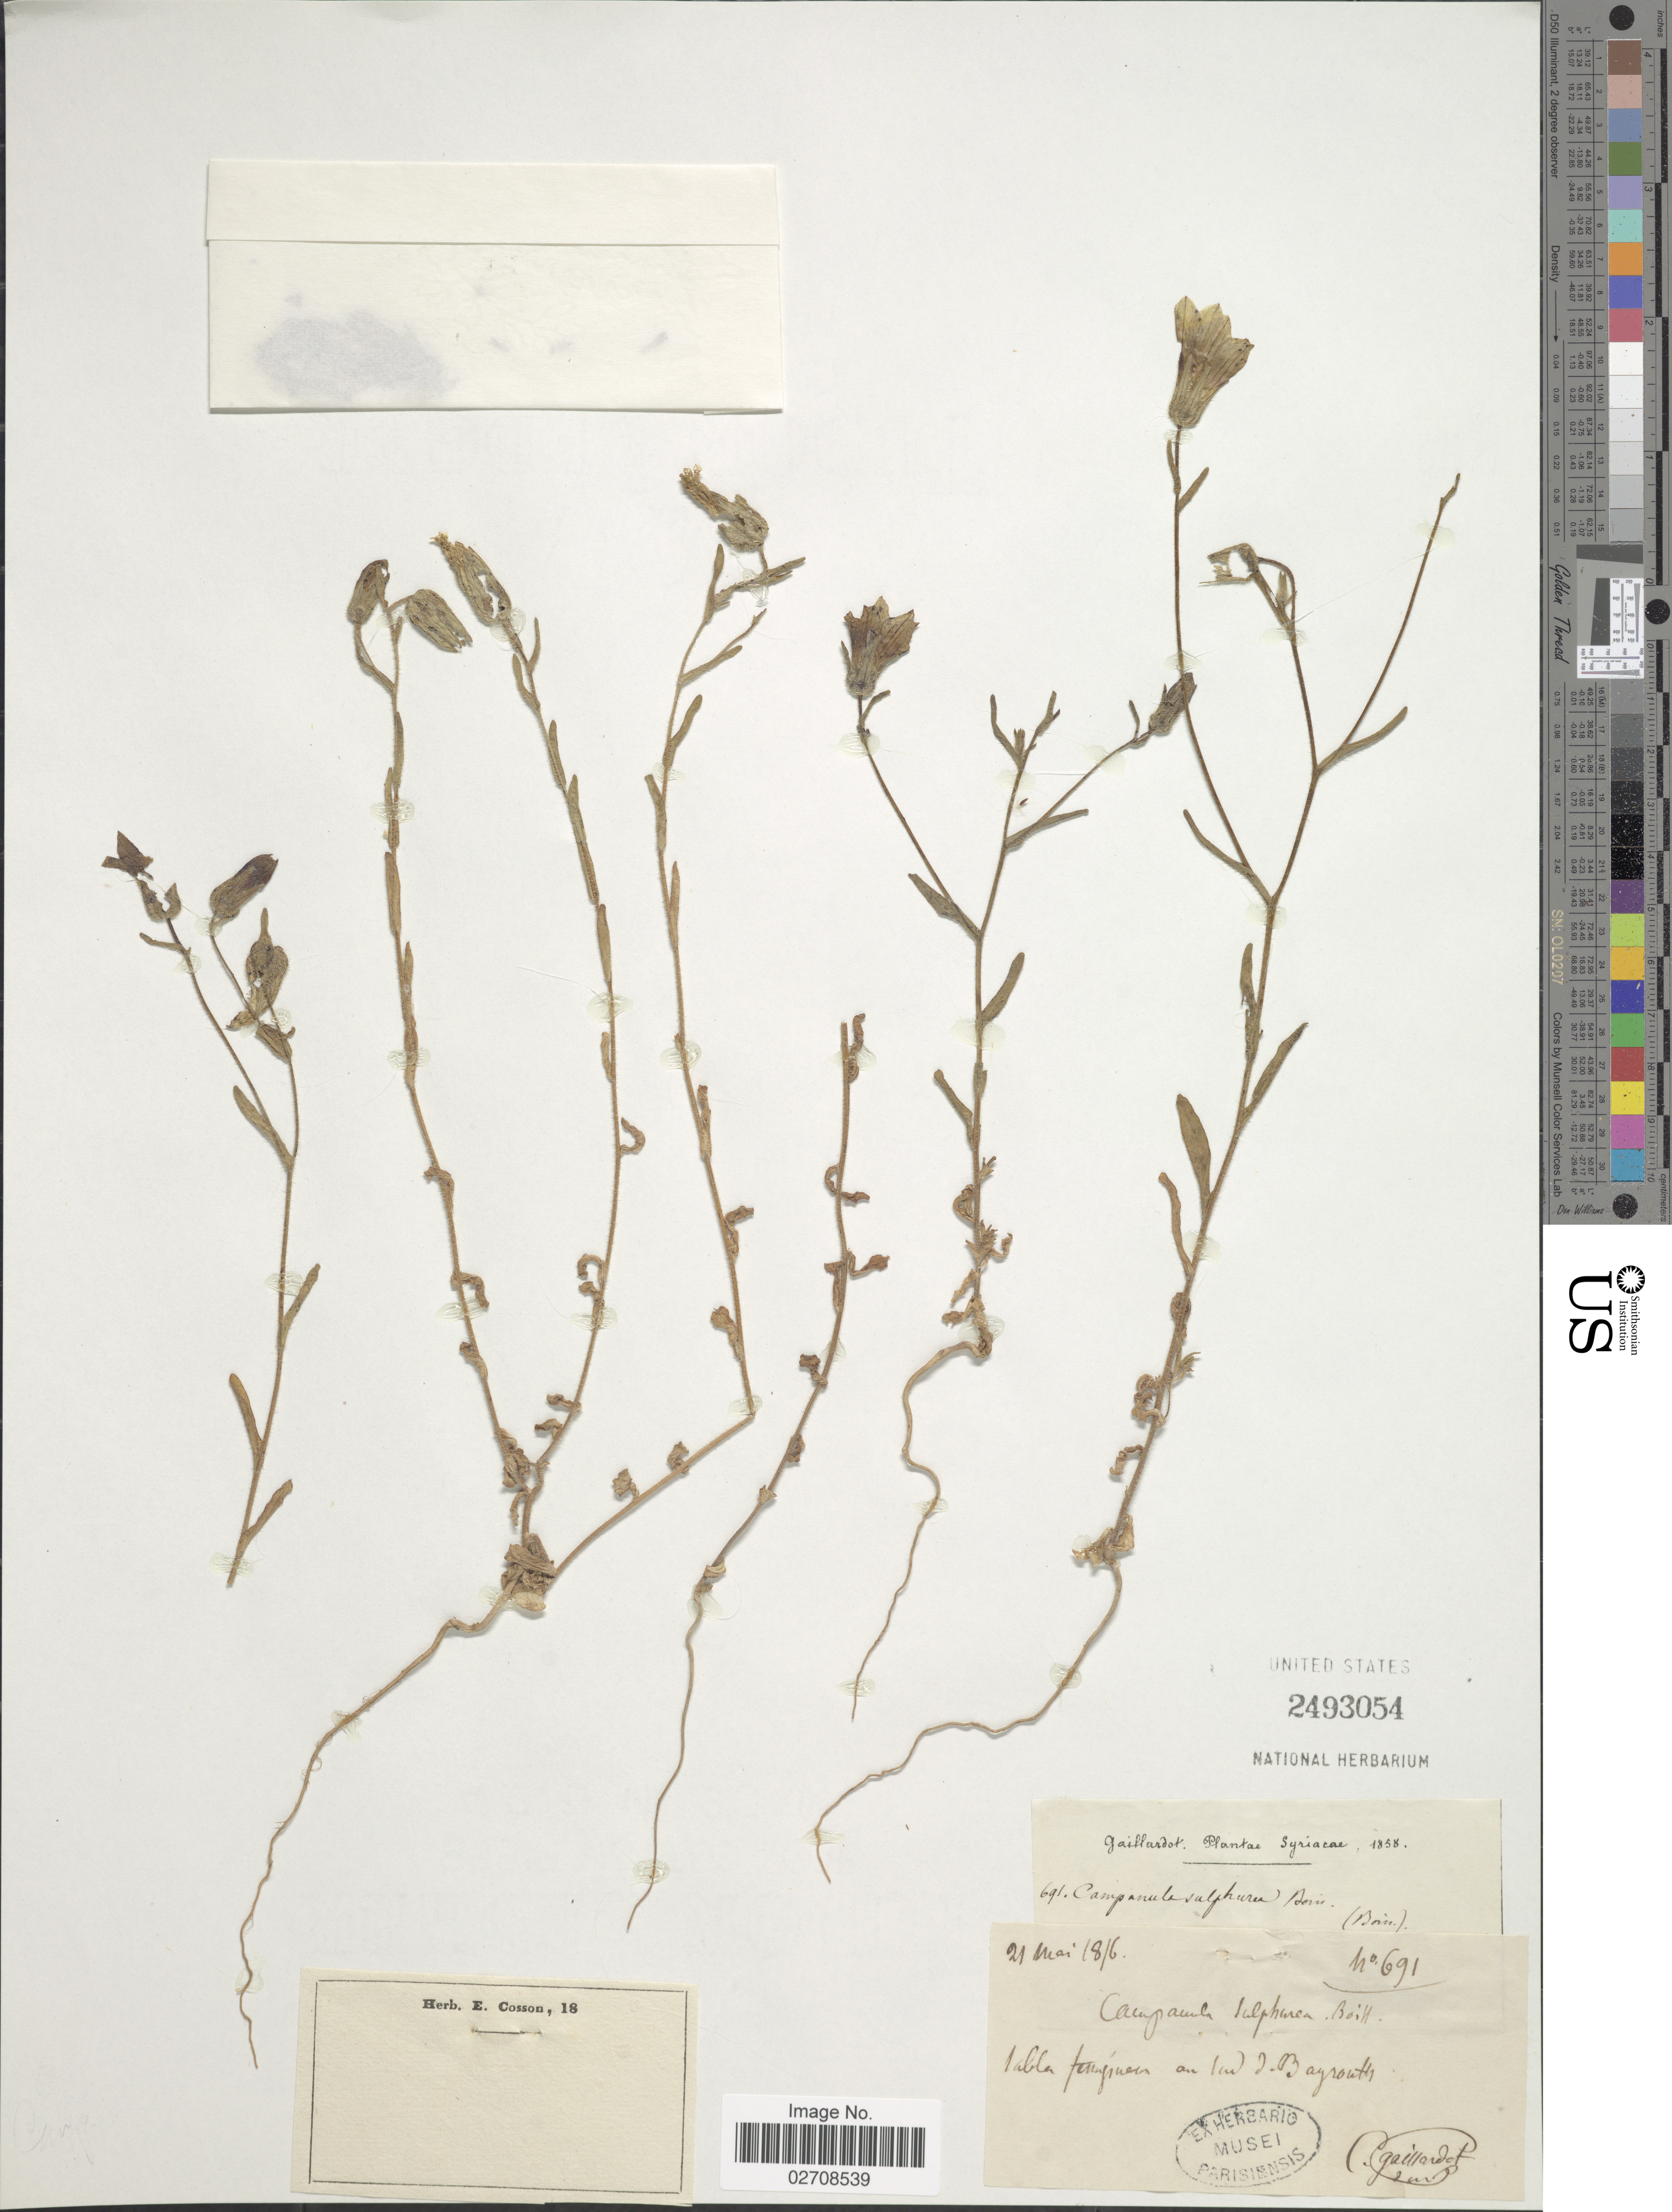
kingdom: Plantae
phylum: Tracheophyta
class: Magnoliopsida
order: Asterales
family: Campanulaceae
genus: Campanula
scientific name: Campanula sulphurea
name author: Boiss.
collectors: Gaillardot, --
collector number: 691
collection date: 1816-05-21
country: Syria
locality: Labla testugieus an lad d. Bagrouth [interpreted]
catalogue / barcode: US 2493054